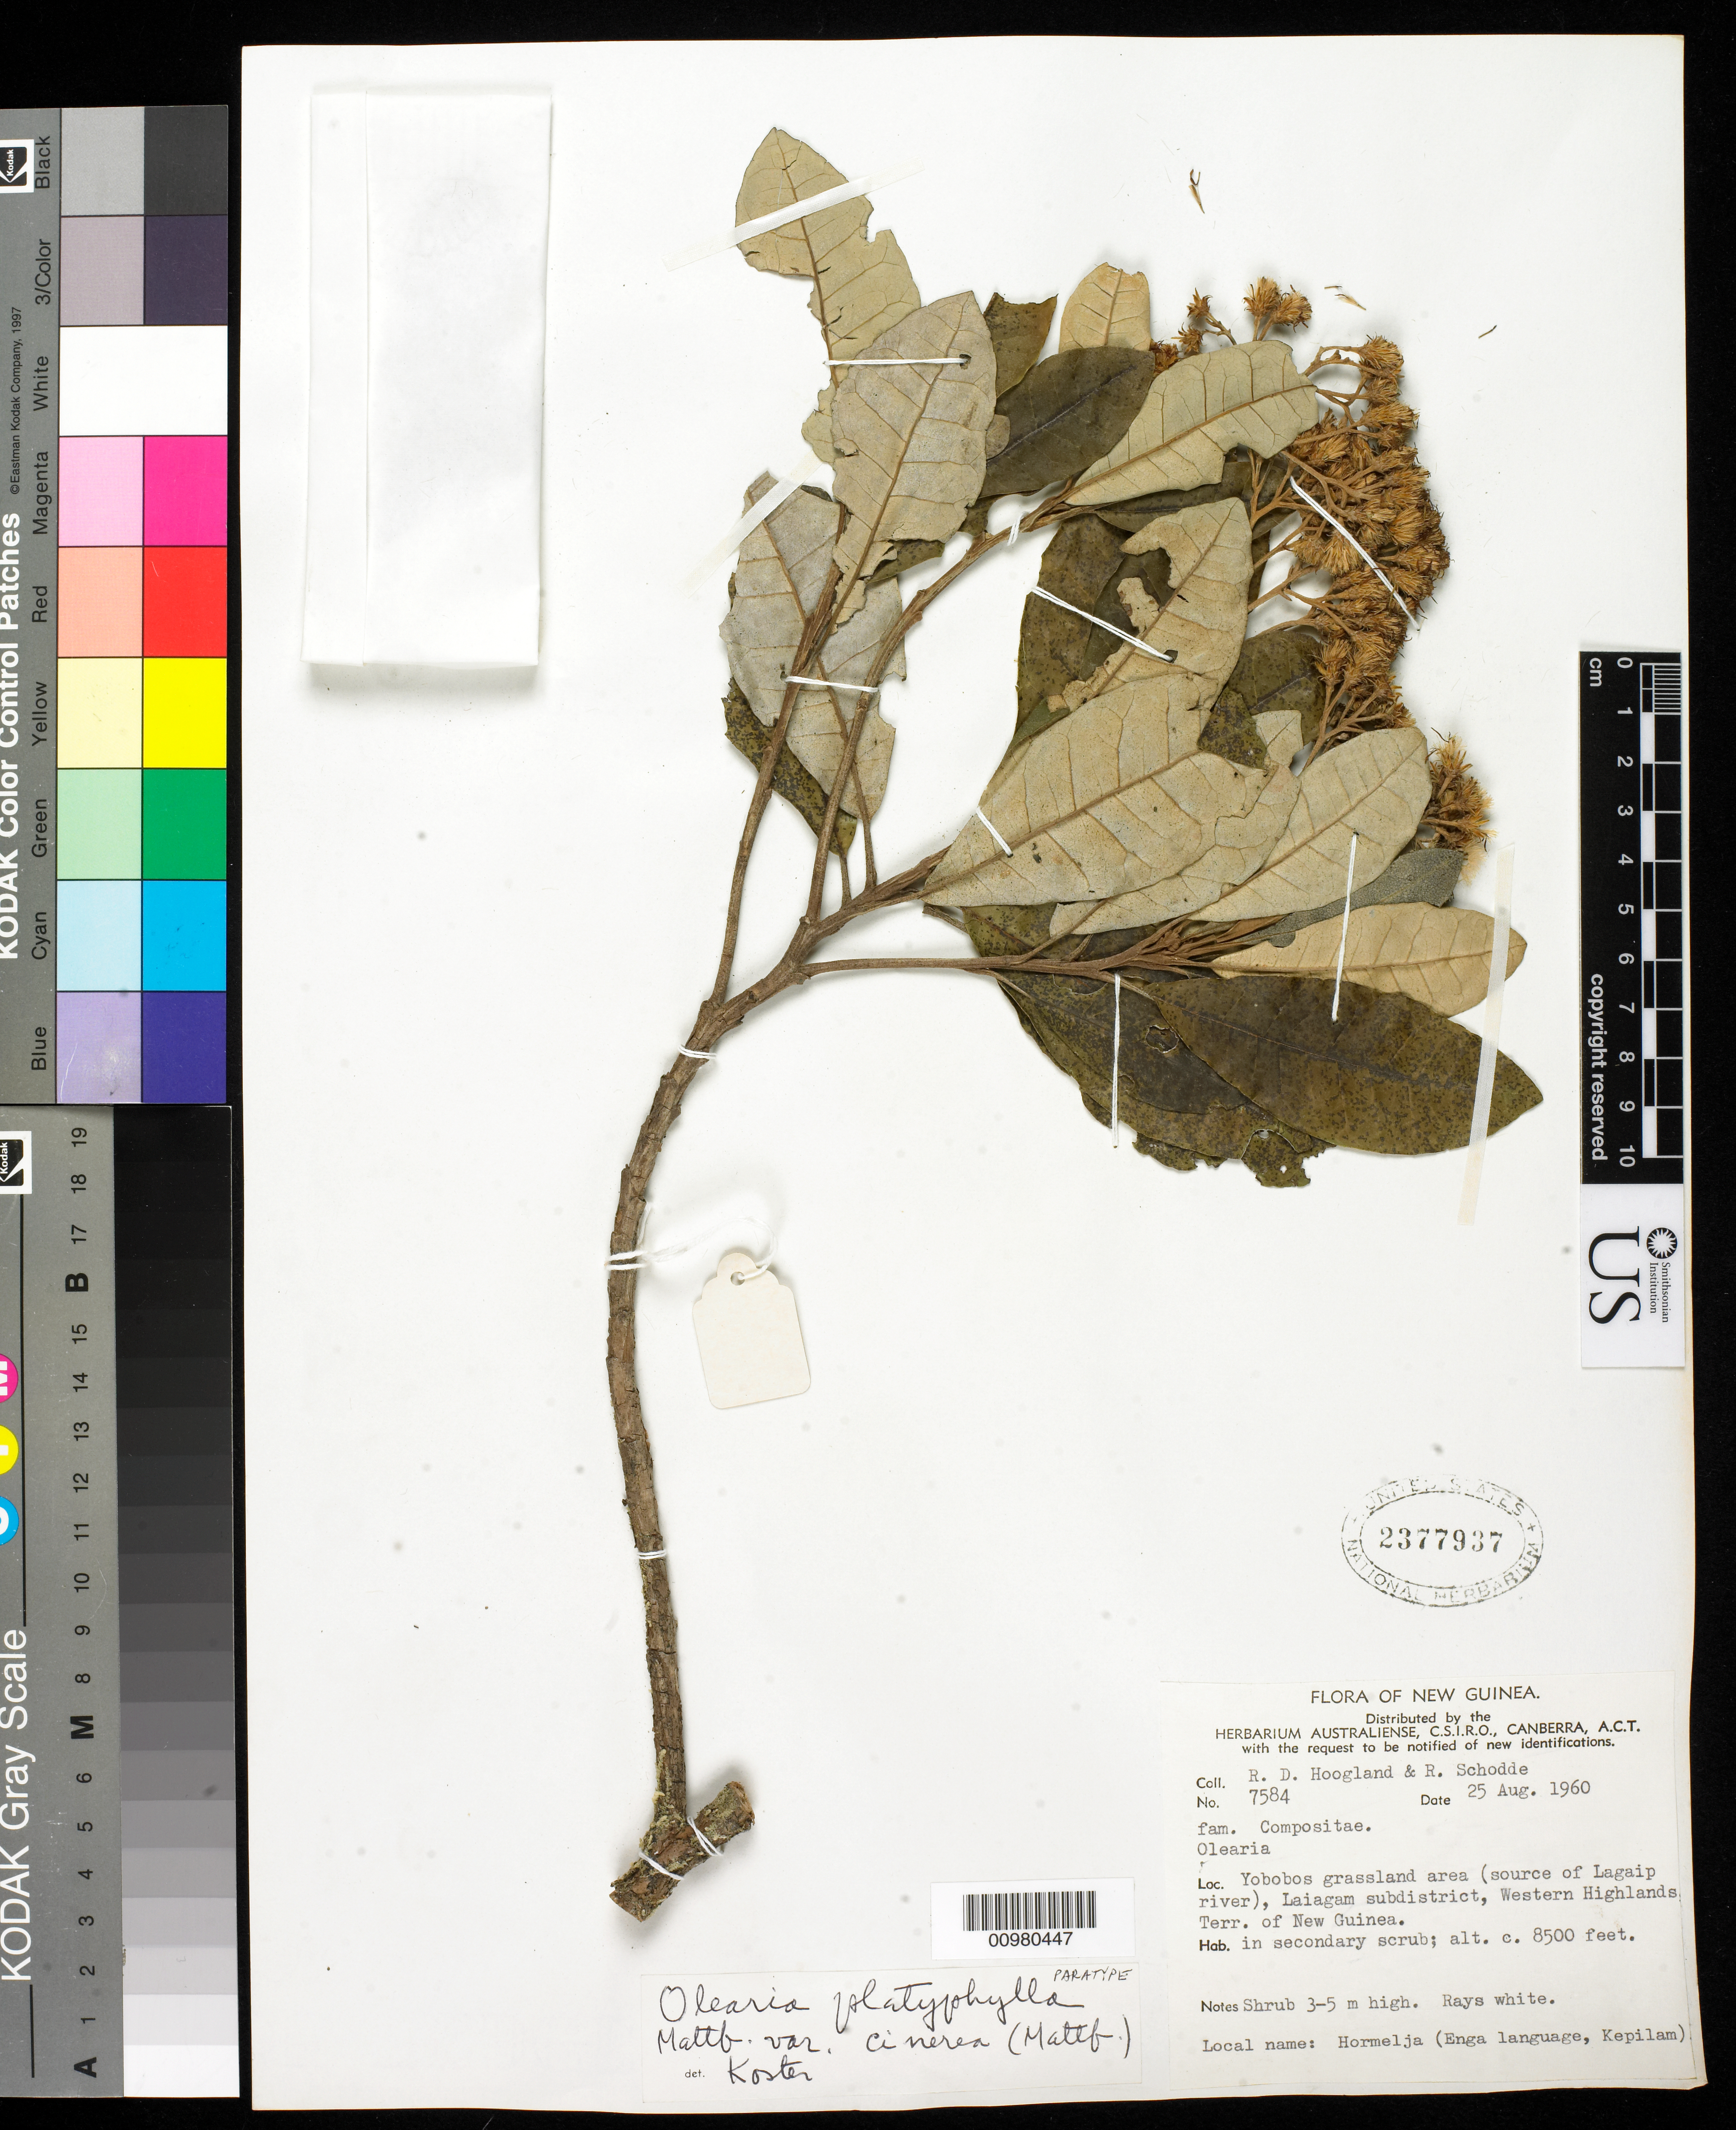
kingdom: Plantae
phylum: Tracheophyta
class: Magnoliopsida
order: Asterales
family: Asteraceae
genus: Olearia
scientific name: Olearia platyphylla var. cinerea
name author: (Mattf.) J. Kost.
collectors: R. D. Hoogland & R. Schodde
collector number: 7584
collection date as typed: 25 Aug 1960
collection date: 1960-08-25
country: Papua New Guinea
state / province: Enga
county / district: Laiagam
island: New Guinea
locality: Yobobos grassland area (source of Lagaip River)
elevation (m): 2591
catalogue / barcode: US 2377937